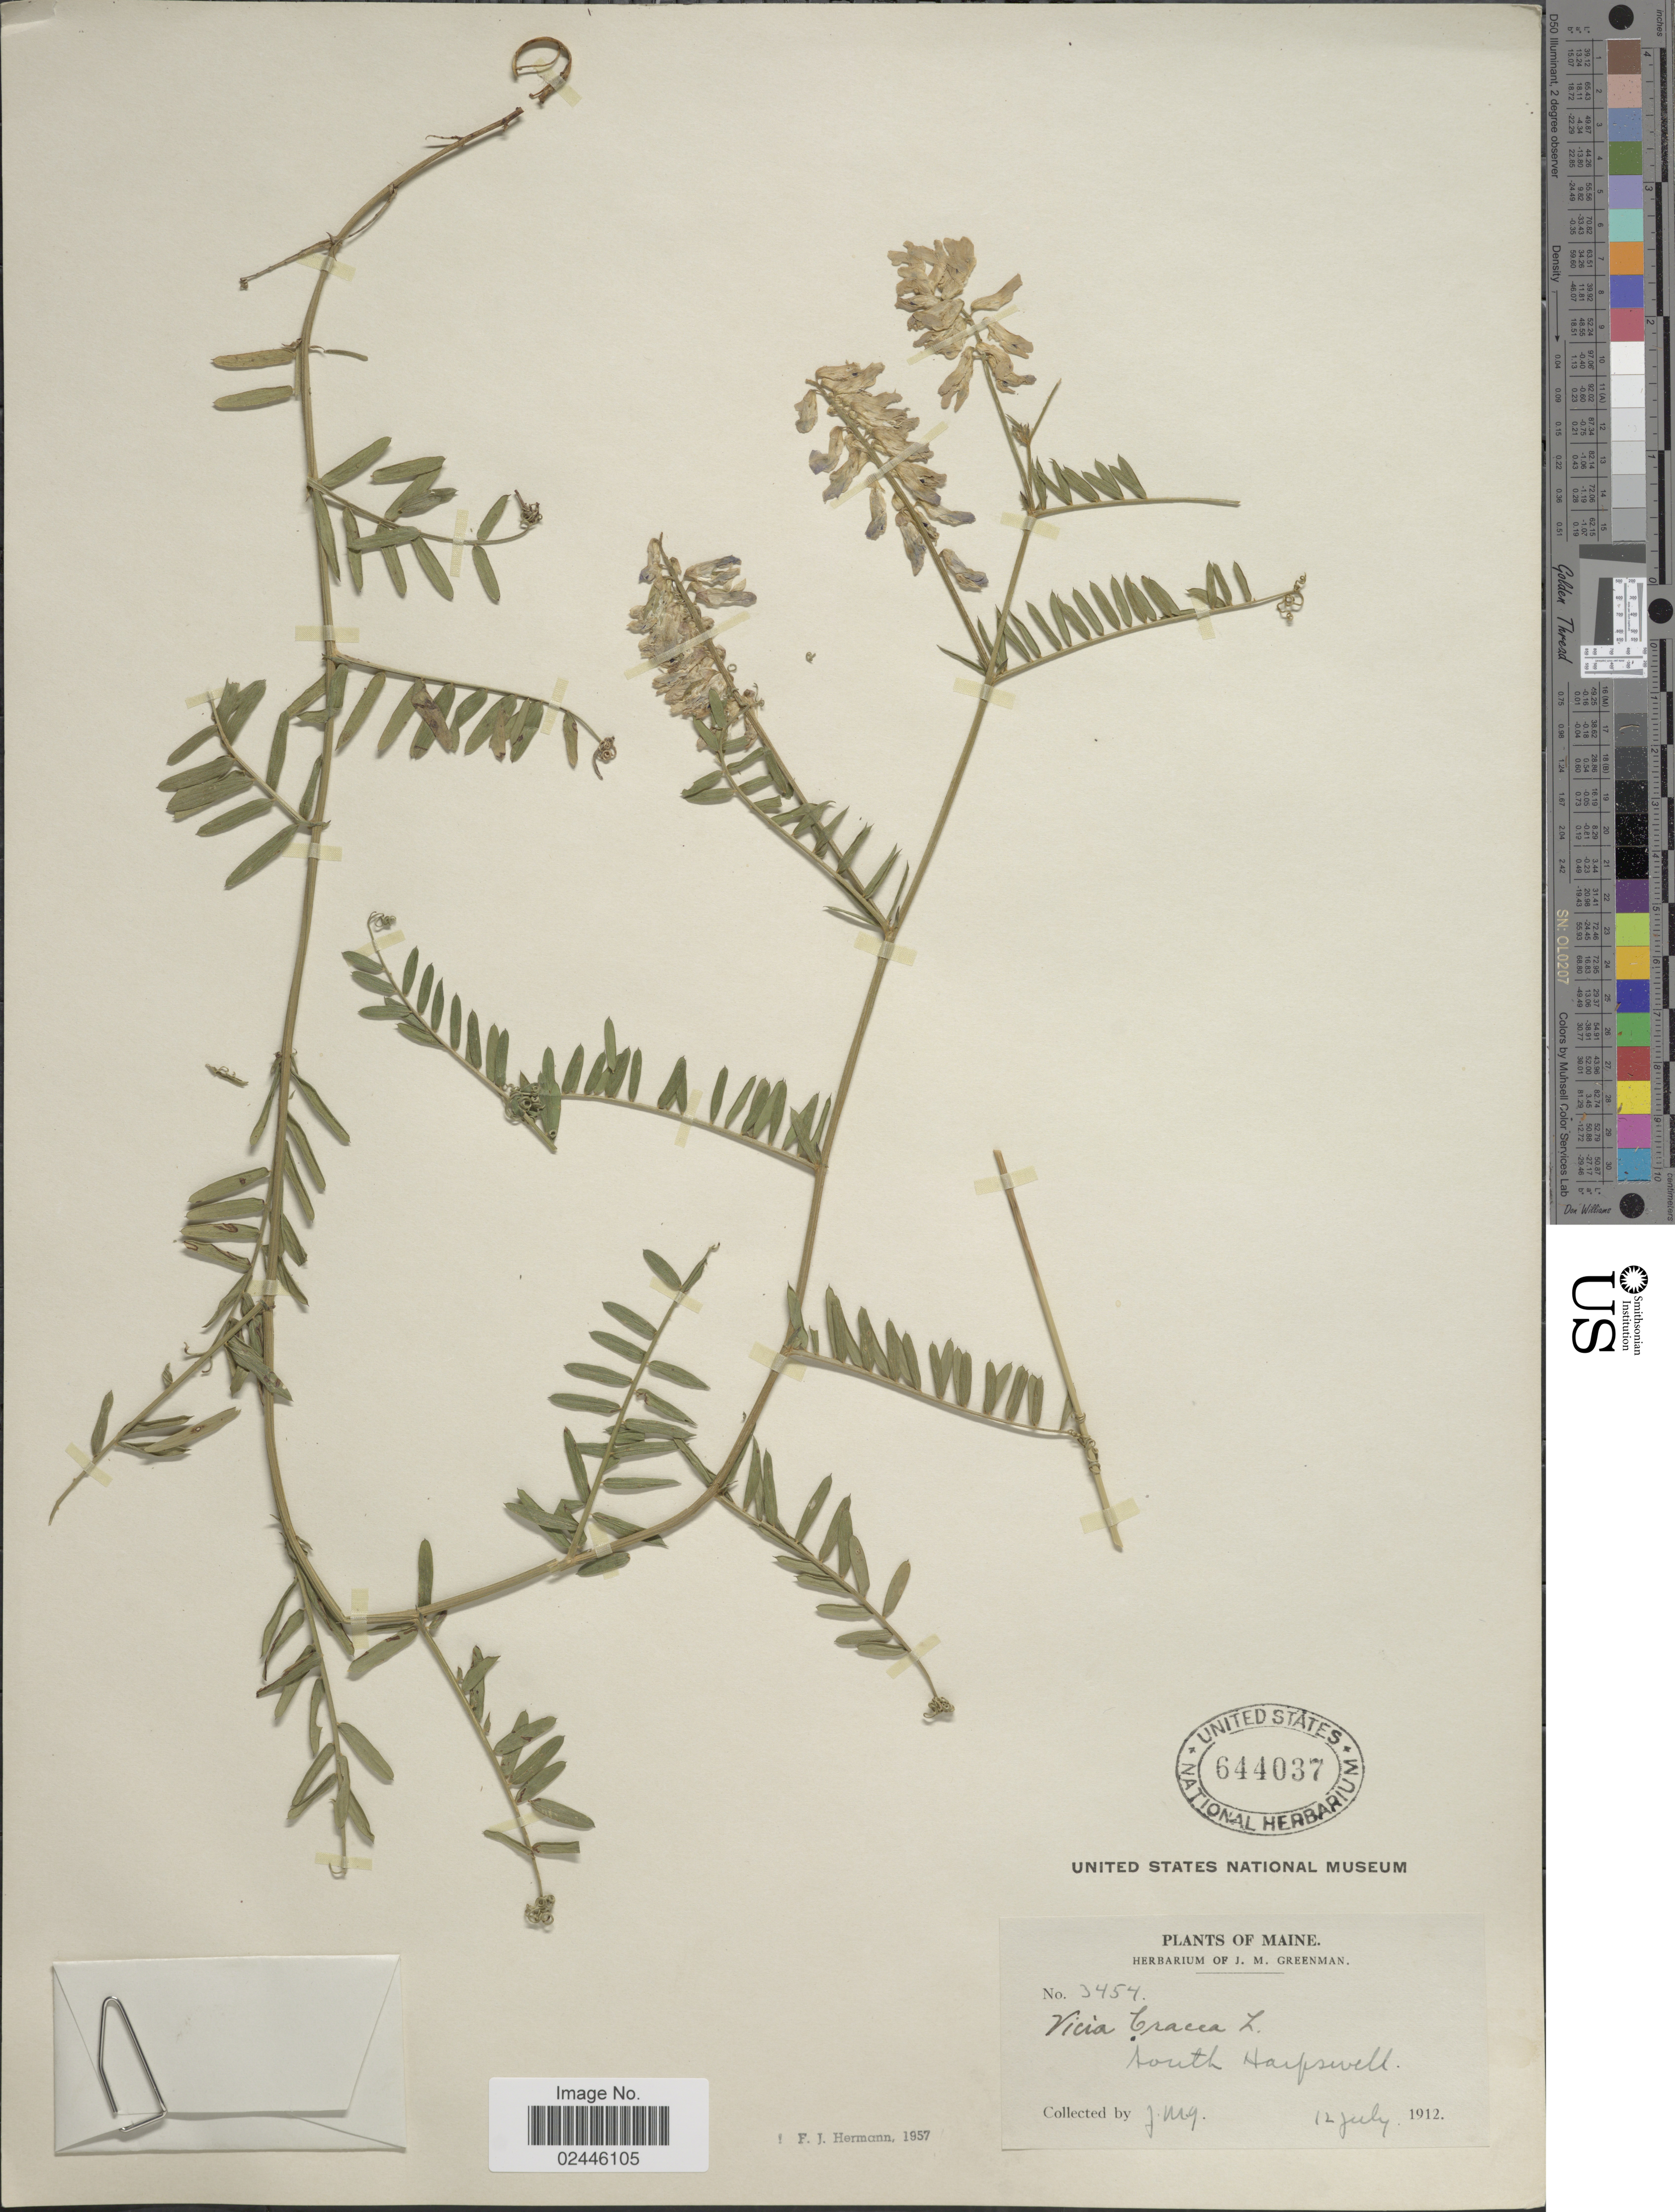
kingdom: Plantae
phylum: Tracheophyta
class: Magnoliopsida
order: Fabales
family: Fabaceae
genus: Vicia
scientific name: Vicia cracca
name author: L.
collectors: J. M. Greenman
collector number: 3454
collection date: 1912-07-12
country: United States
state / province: Maine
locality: South Harpswell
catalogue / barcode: US 644037